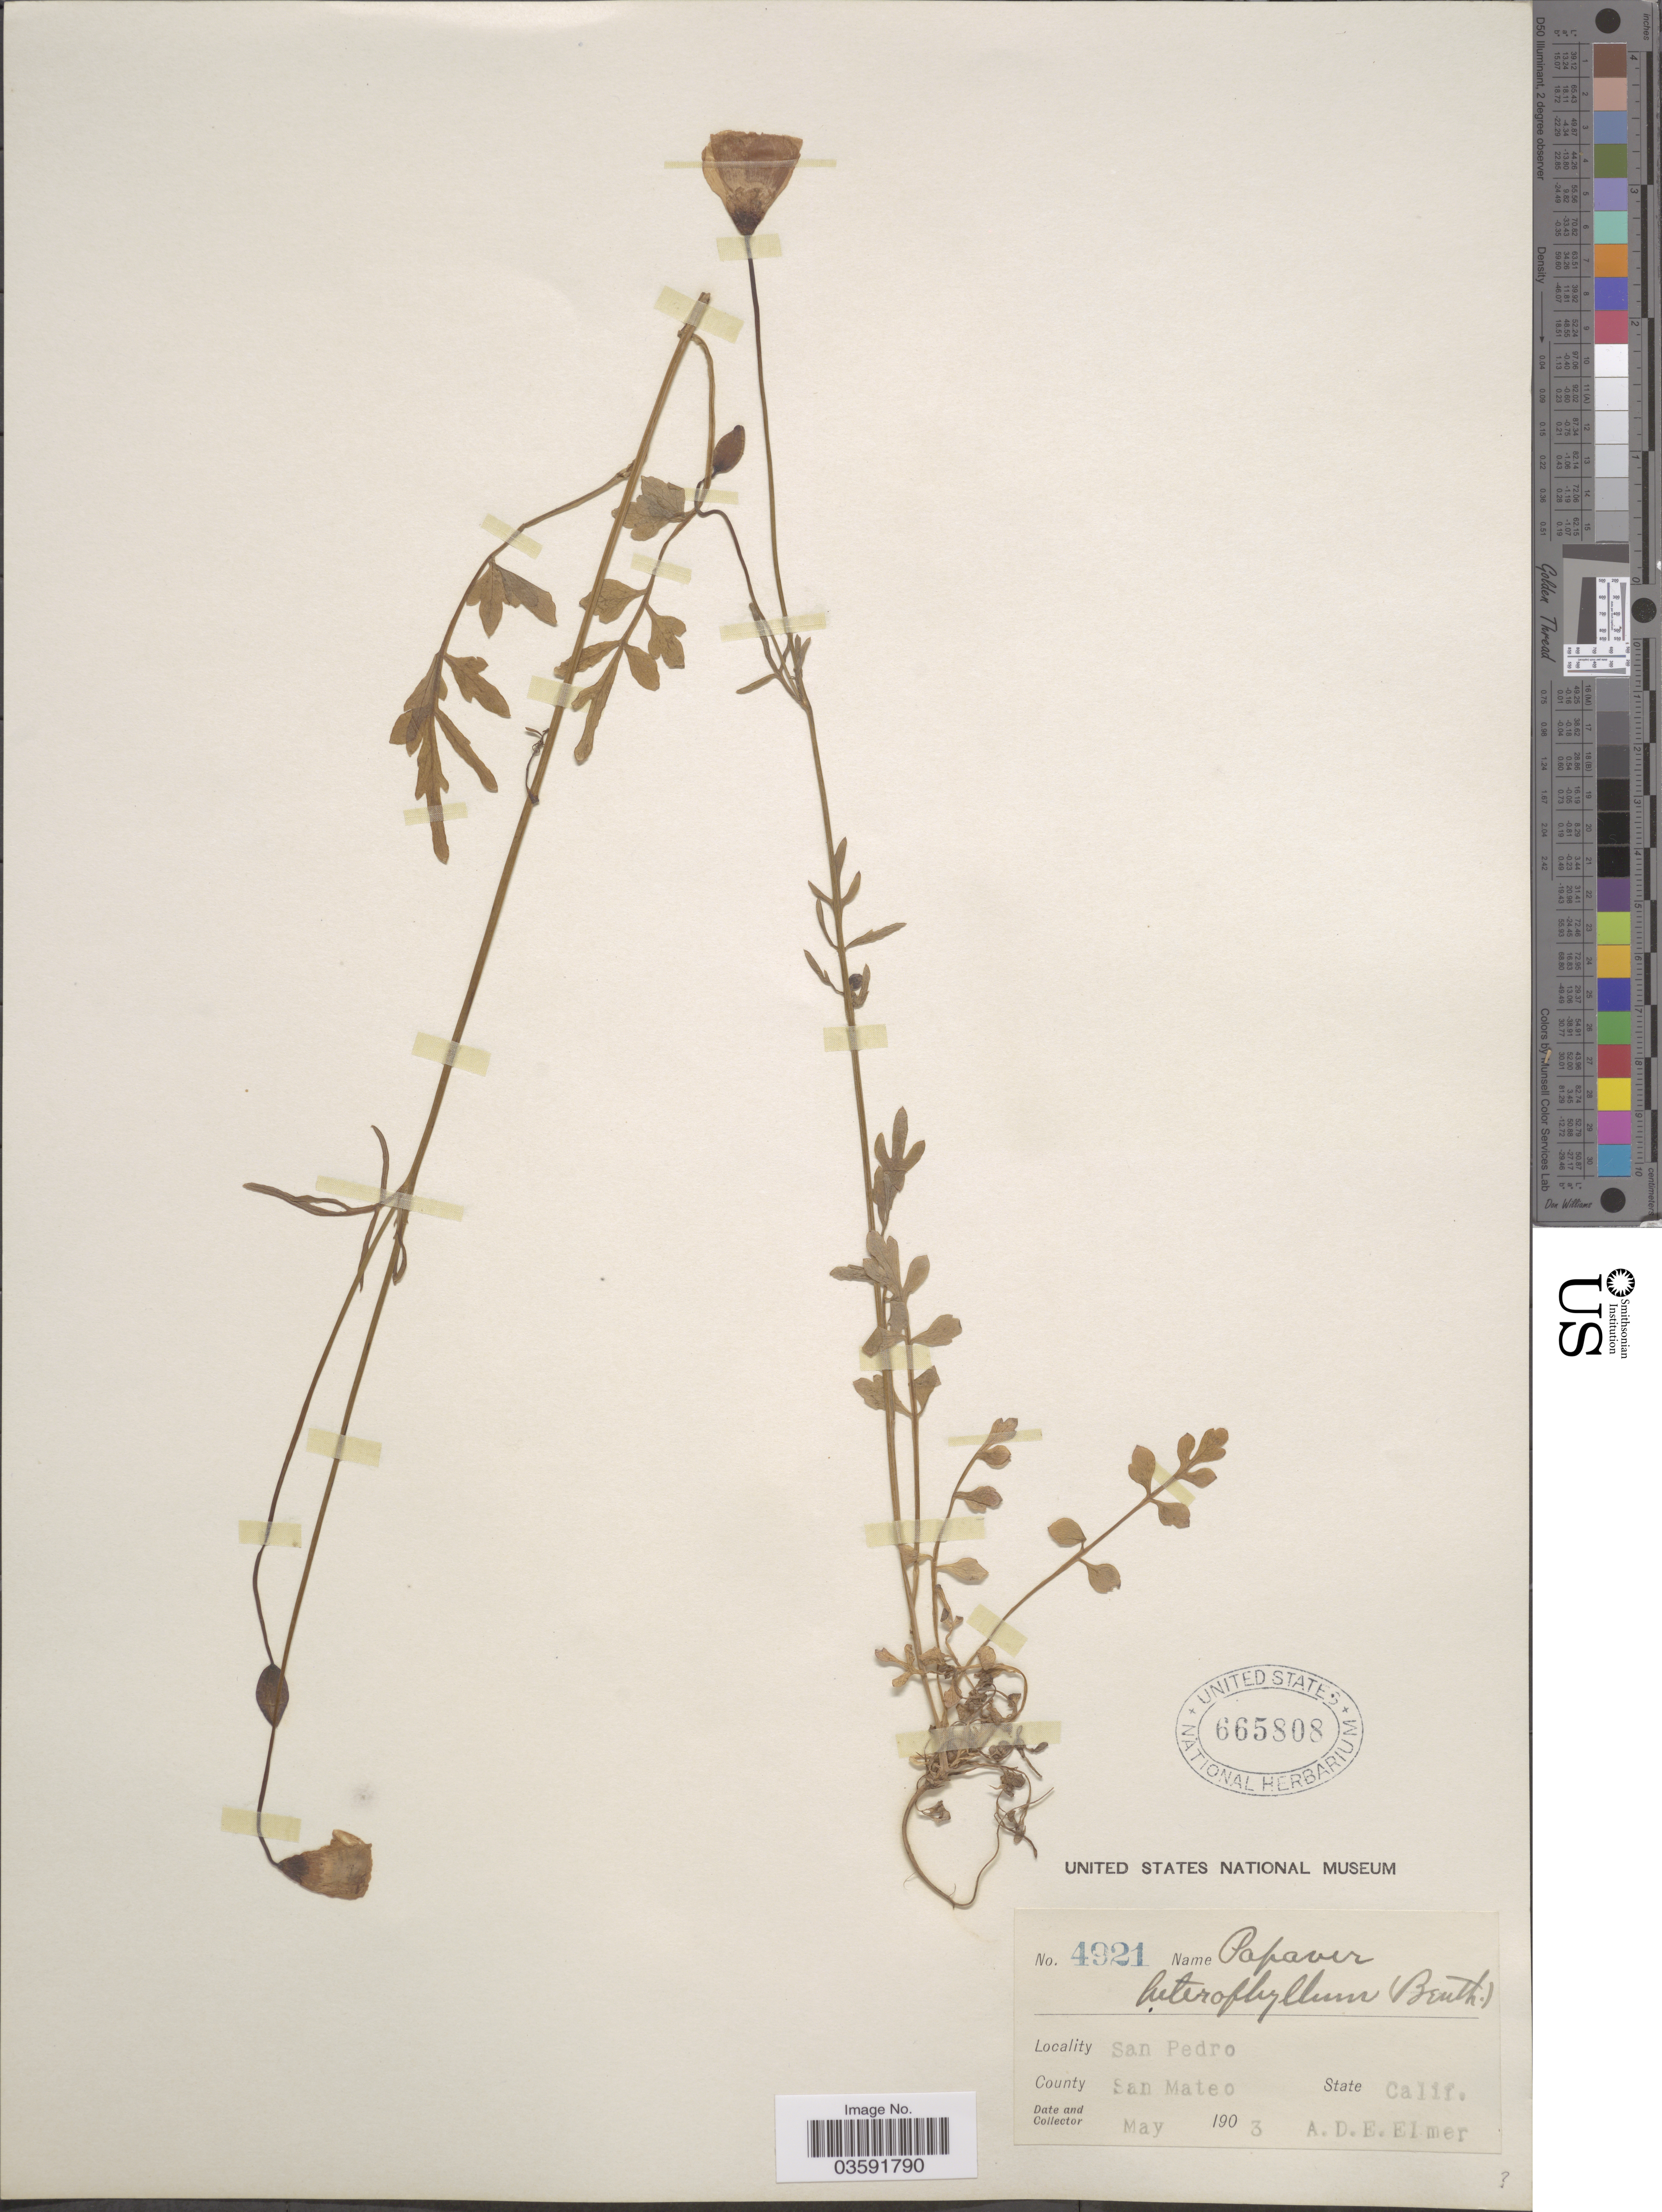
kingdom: Plantae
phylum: Tracheophyta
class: Magnoliopsida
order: Ranunculales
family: Papaveraceae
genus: Papaver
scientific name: Papaver heterophyllum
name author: (Benth.) Greene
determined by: Strong, M. T., (US), Smithsonian Institution - National Museum of Natural History (UNITED STATES)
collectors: A. D. E. Elmer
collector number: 4921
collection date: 1903-05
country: United States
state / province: California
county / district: Los Angeles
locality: San Pedro. County San Mateo.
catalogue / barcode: US 665808